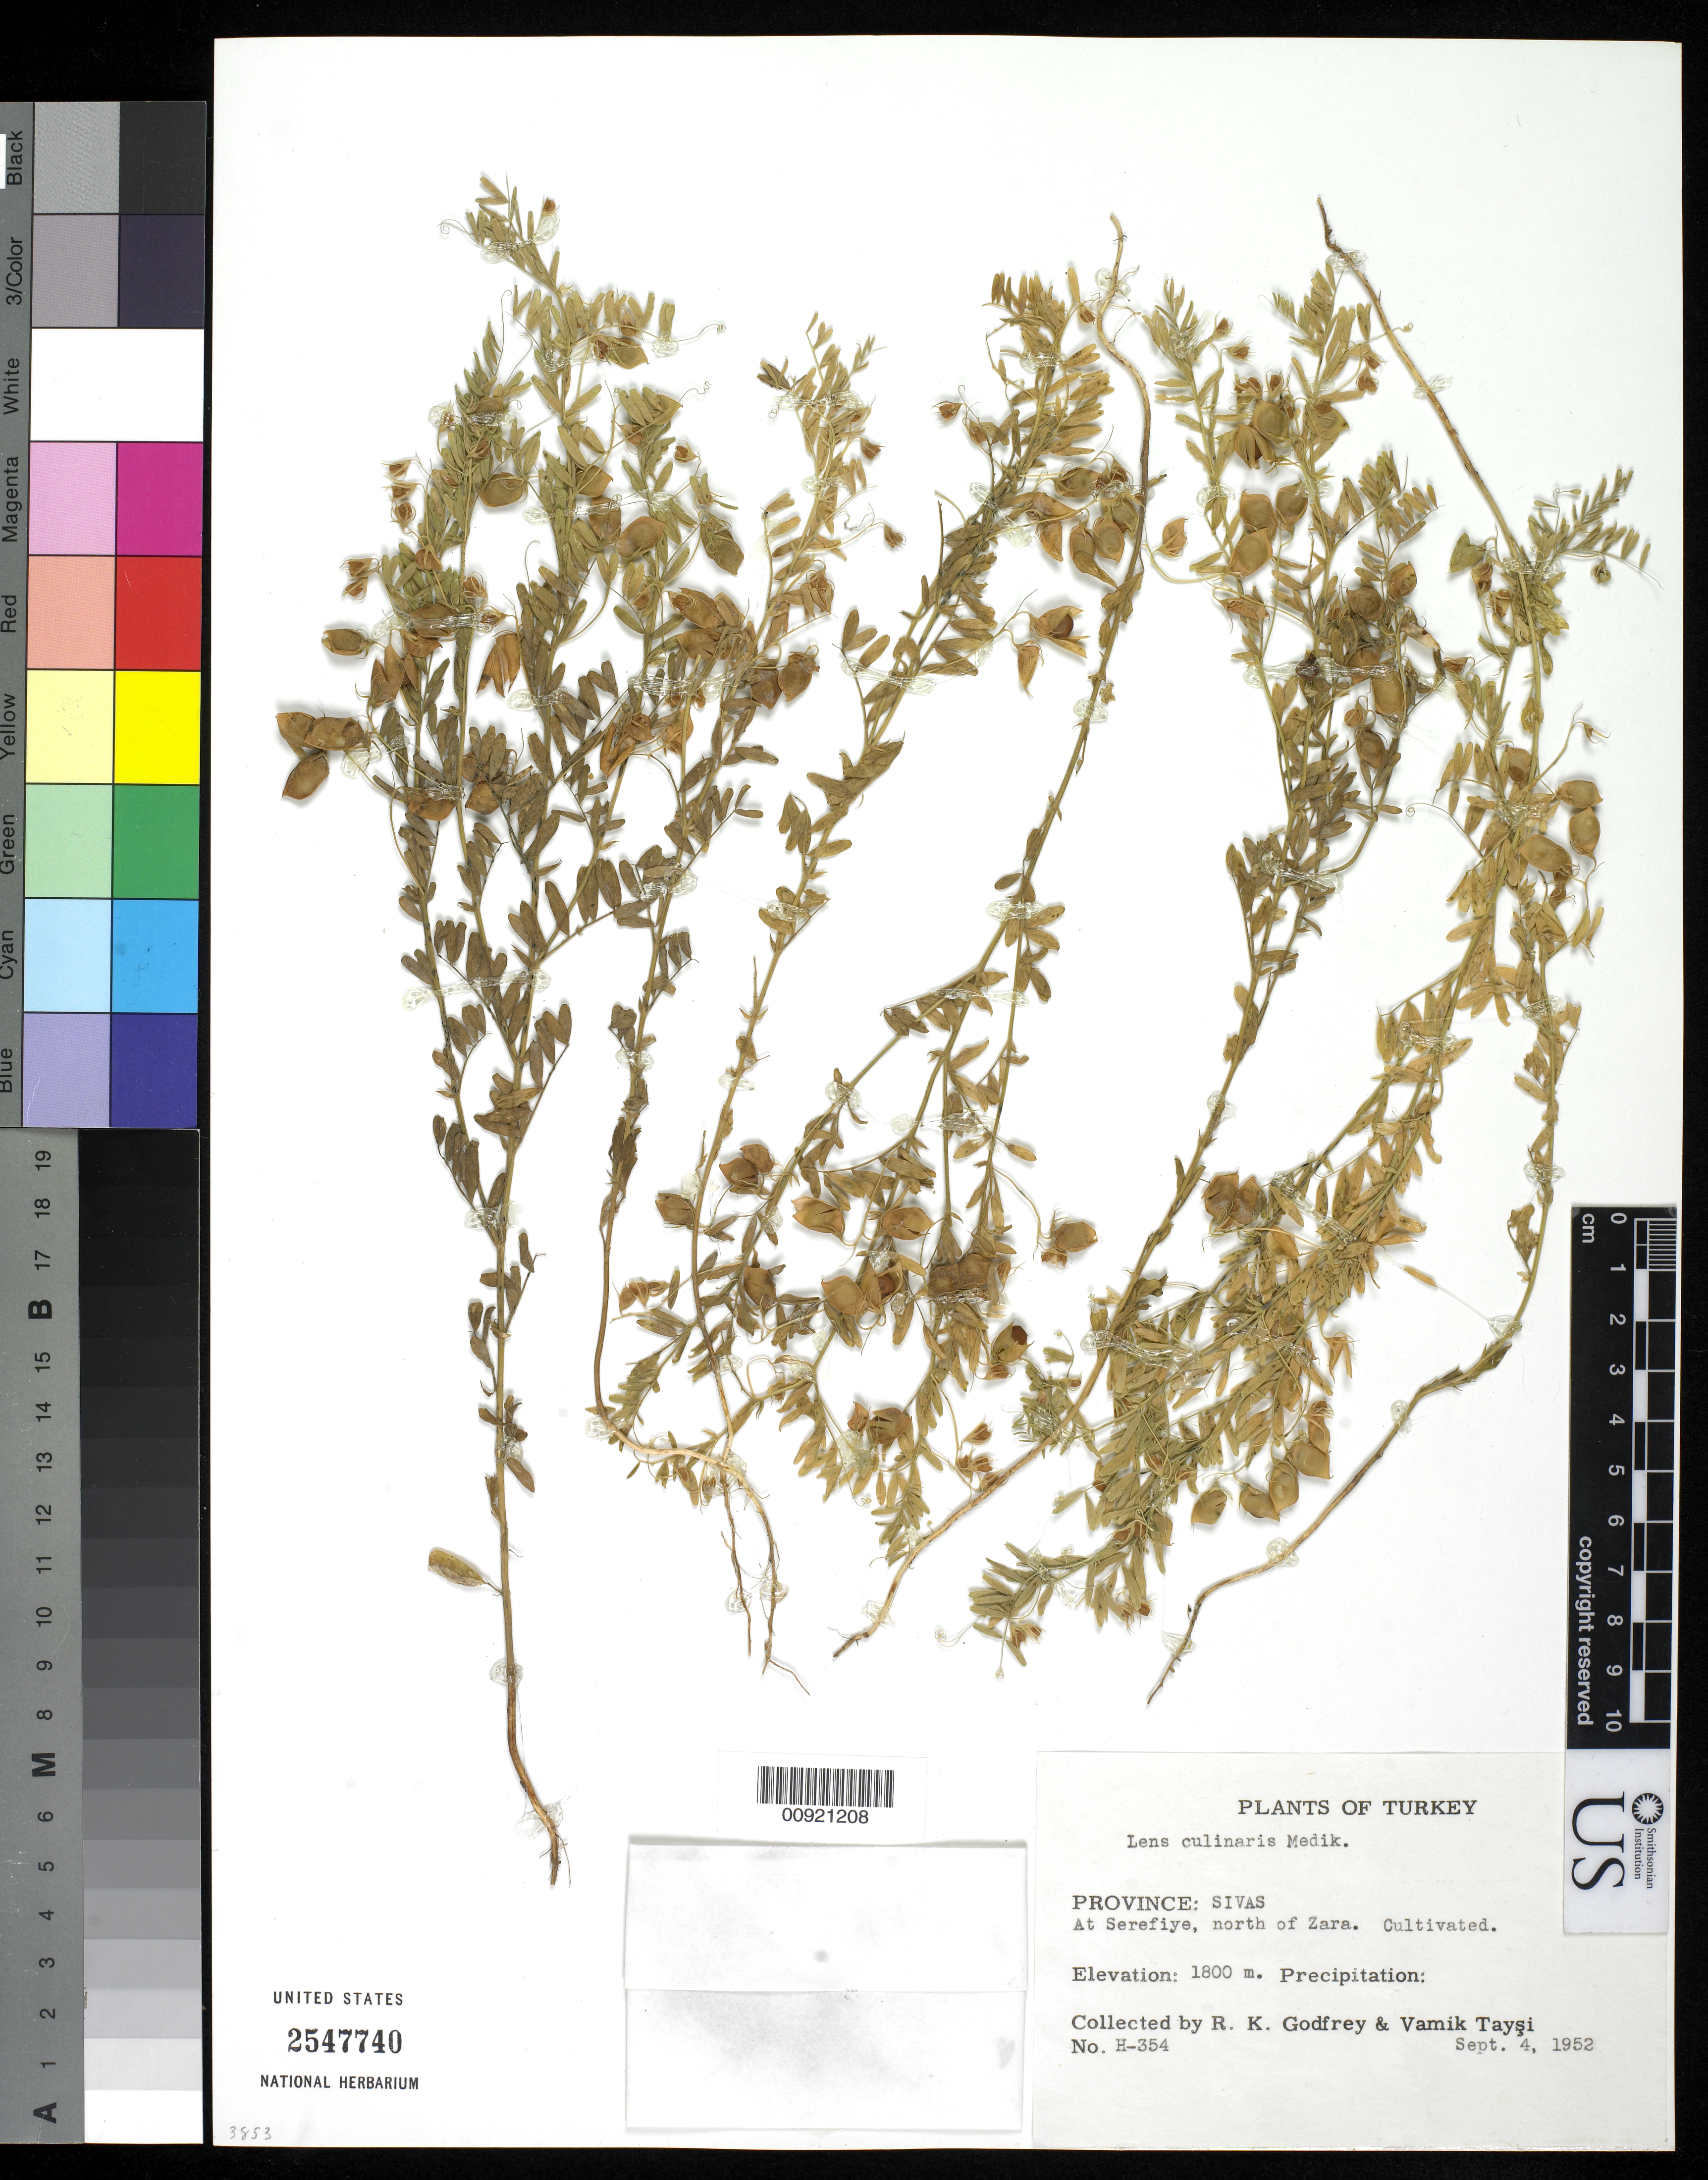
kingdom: Plantae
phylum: Tracheophyta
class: Magnoliopsida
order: Fabales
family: Fabaceae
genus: Vicia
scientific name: Vicia lens subsp. lens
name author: (L.) Coss. & Germ.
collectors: R. K. Godfrey & V. Taysi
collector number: H 354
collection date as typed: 04 Sep 1952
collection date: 1952-09-04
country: Turkey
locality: Province Sivas at Serefiye, north of Zara.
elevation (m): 1800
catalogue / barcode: US 2547740